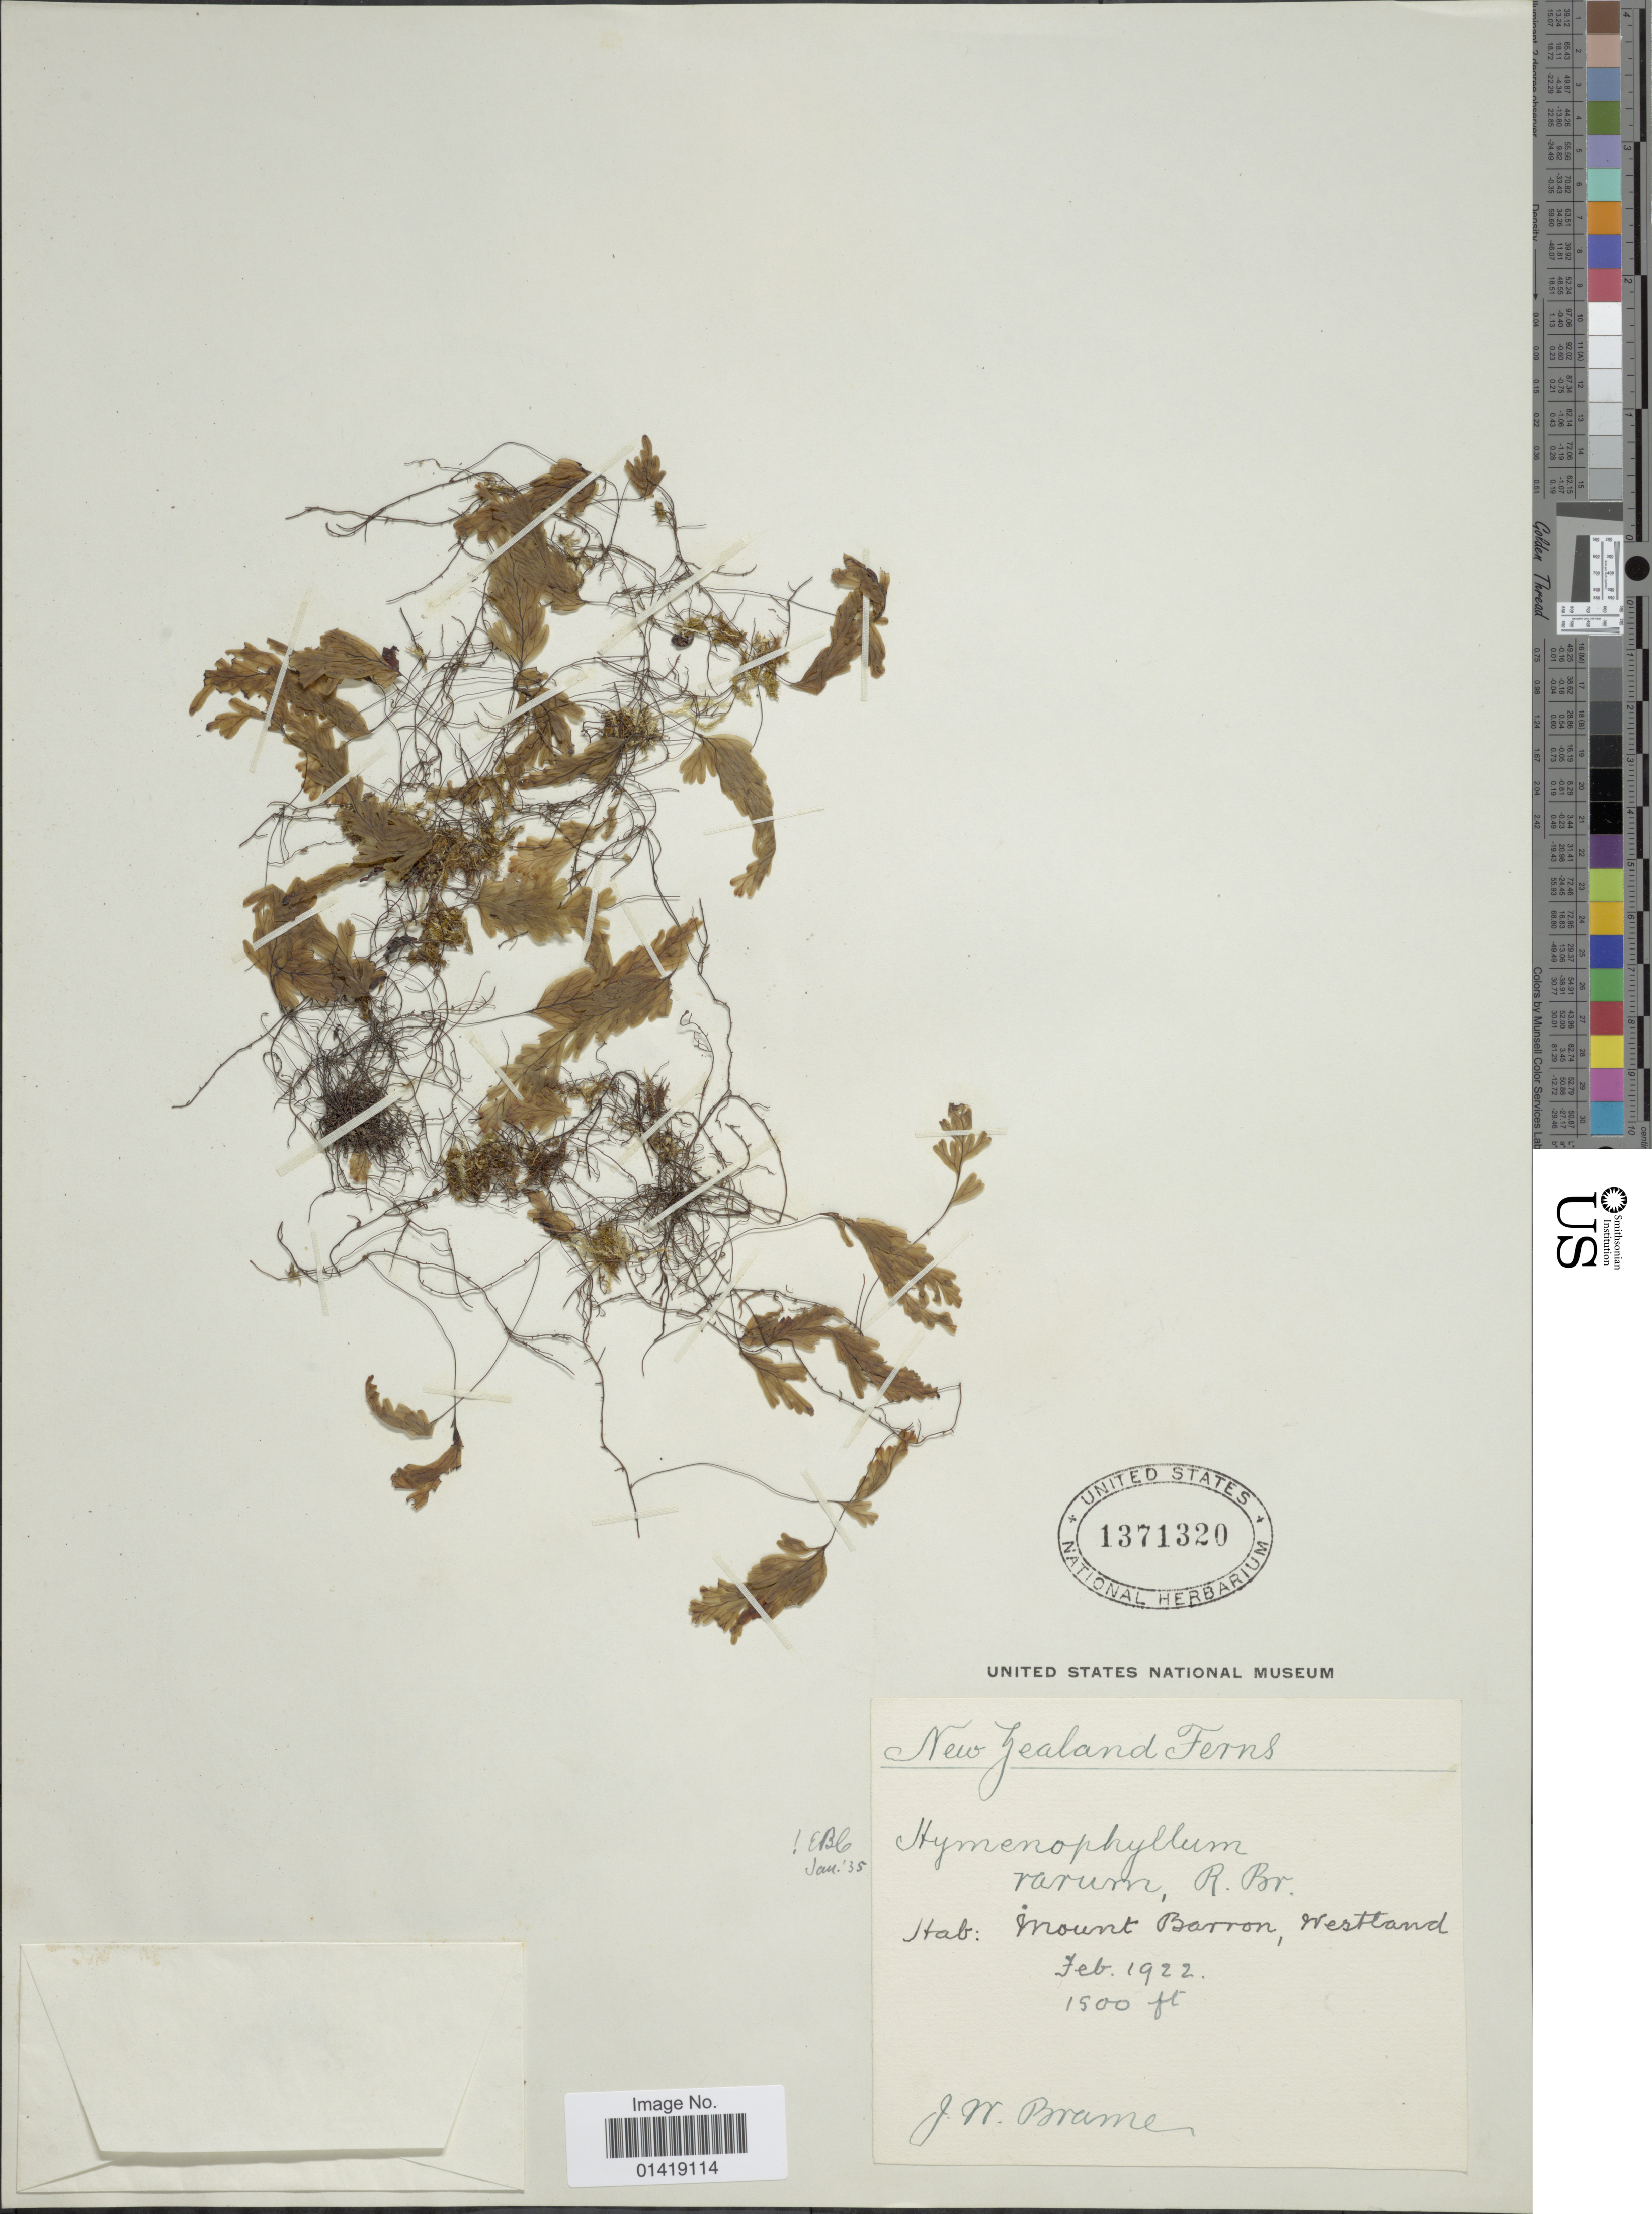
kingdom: Plantae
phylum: Tracheophyta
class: Polypodiopsida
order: Hymenophyllales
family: Hymenophyllaceae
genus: Hymenophyllum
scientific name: Hymenophyllum rarum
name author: R. Br.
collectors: J. Brame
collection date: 1922-02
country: New Zealand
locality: New Zealand ferns Mount Barron, Westland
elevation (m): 457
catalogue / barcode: US 1371320